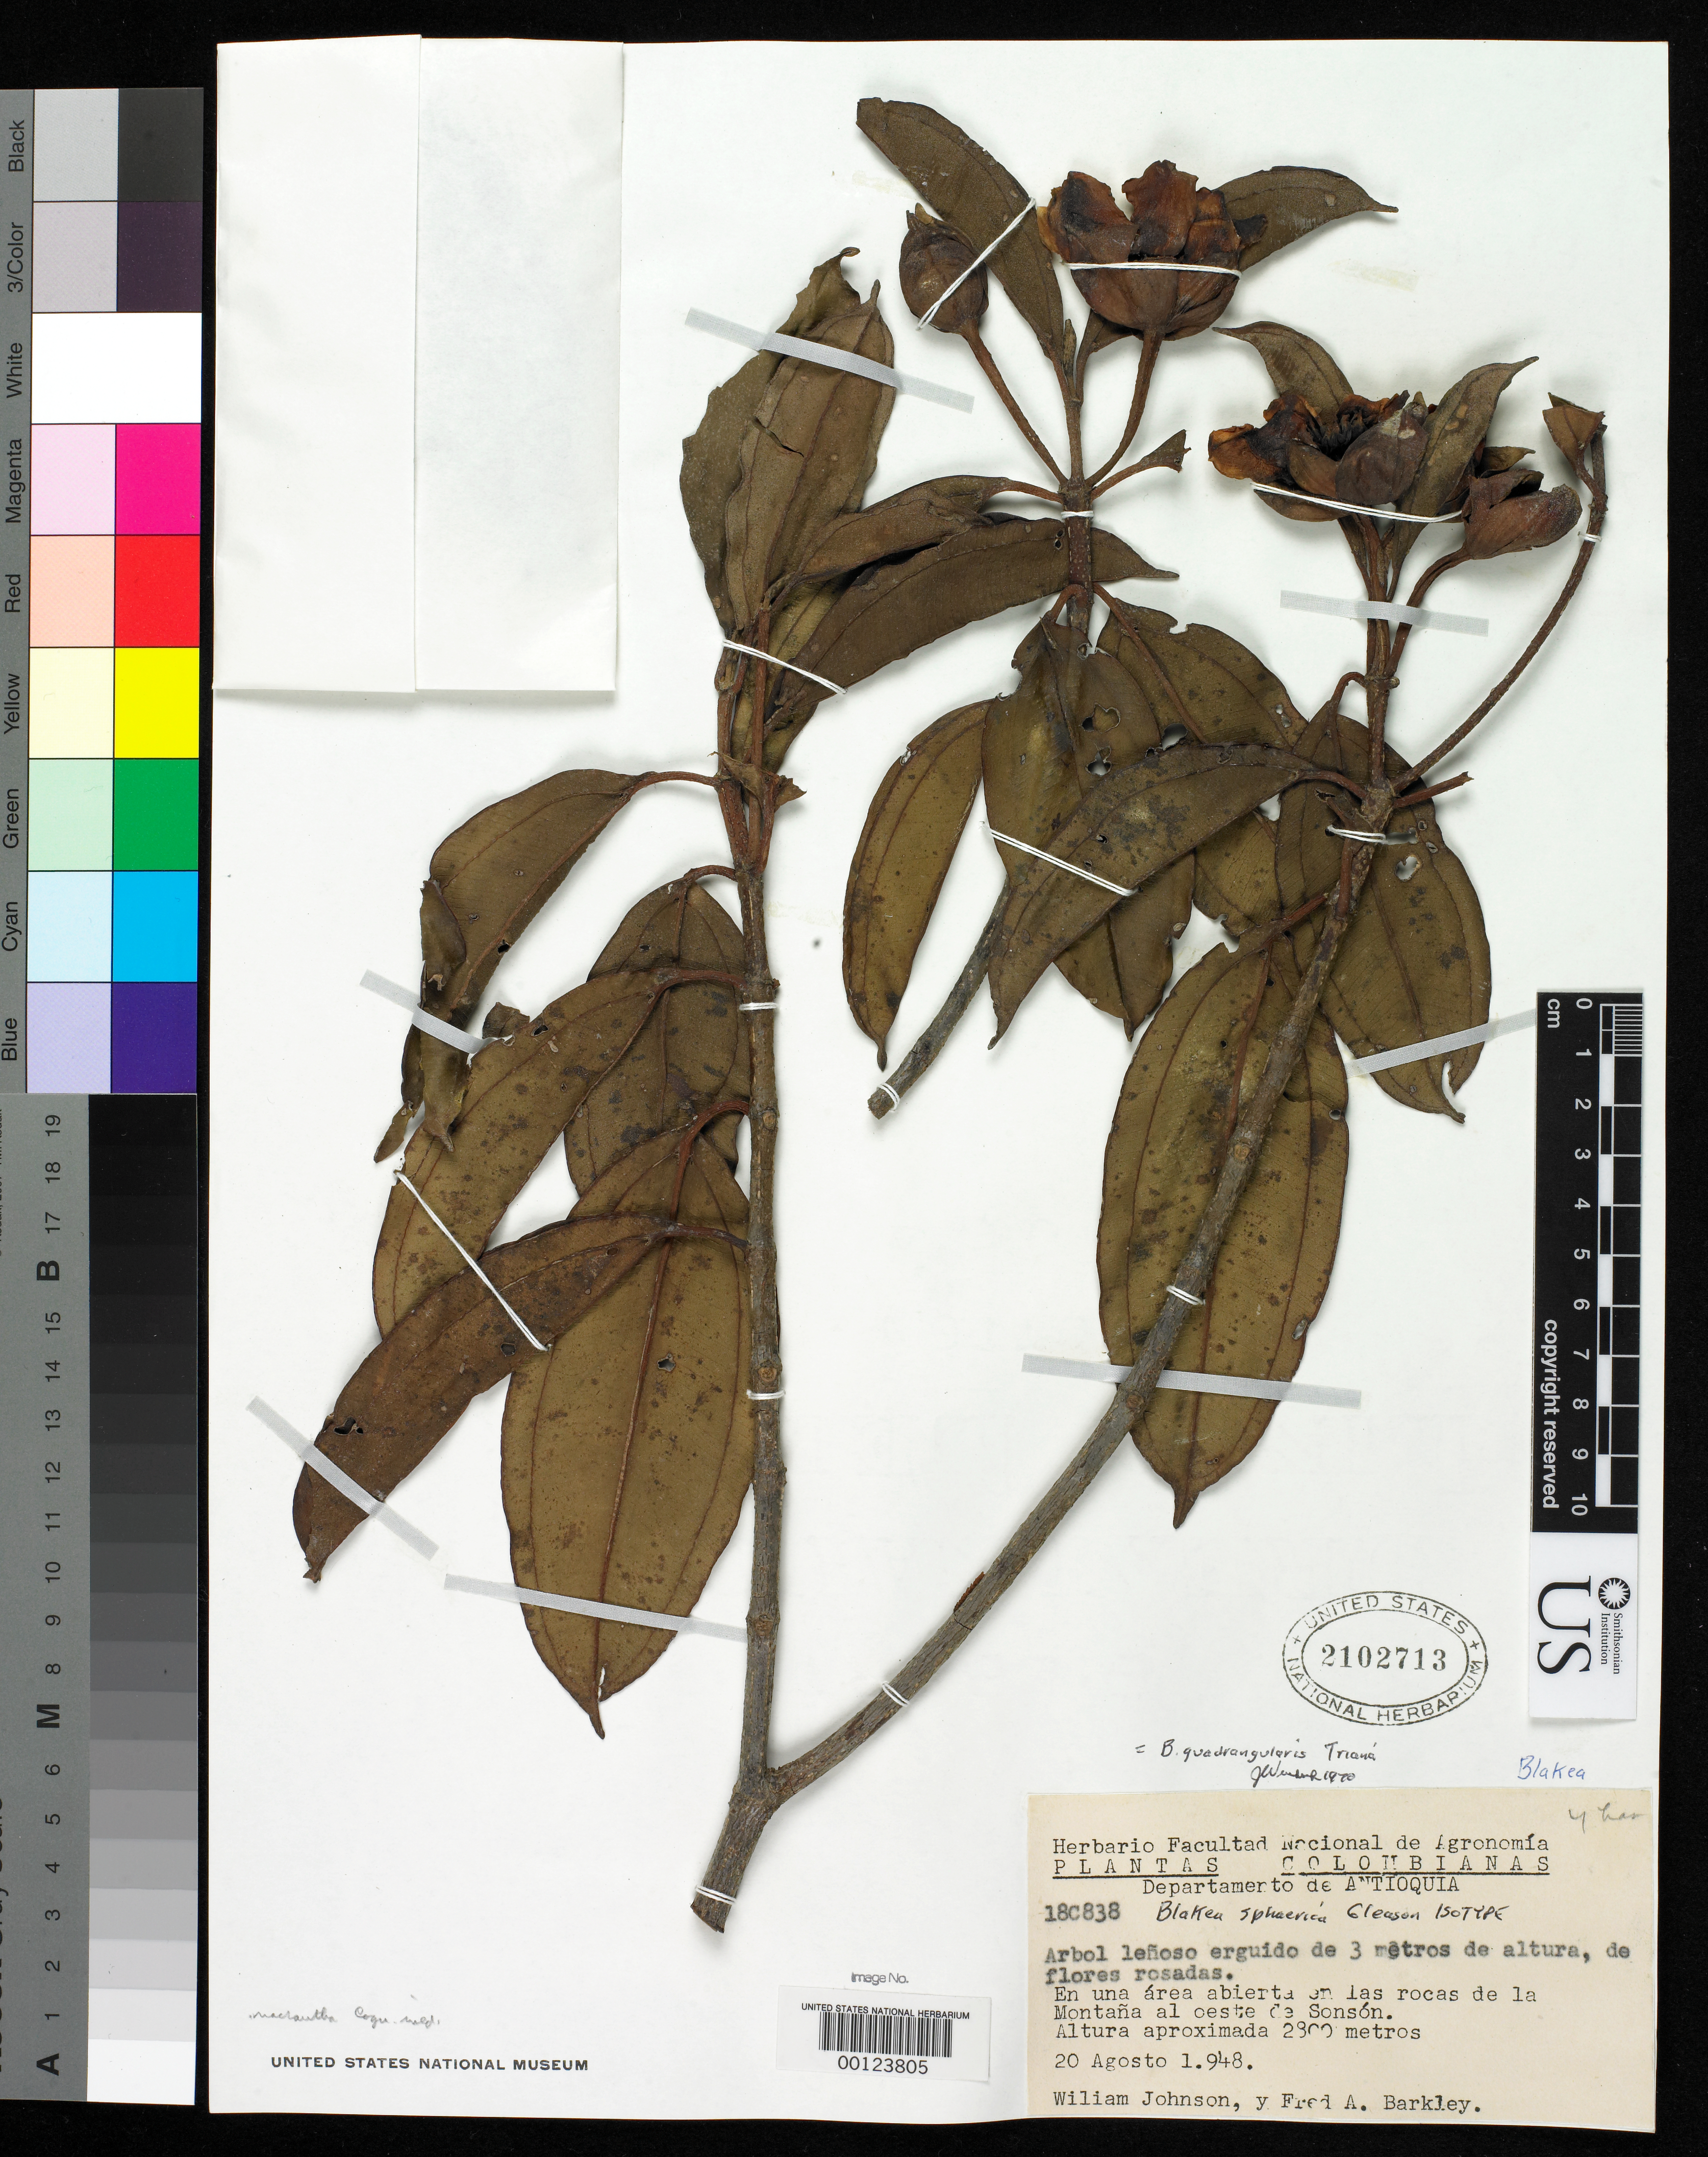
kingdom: Plantae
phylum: Tracheophyta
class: Magnoliopsida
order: Myrtales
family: Melastomataceae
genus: Blakea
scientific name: Blakea sphaerica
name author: Gleason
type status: Isotype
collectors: W. M. Johnson & F. A. Barkley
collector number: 18c838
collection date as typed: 20 Aug 1948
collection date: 1948-08-20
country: Colombia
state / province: Antioquia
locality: Sonson.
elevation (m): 2800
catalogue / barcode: US 2102713